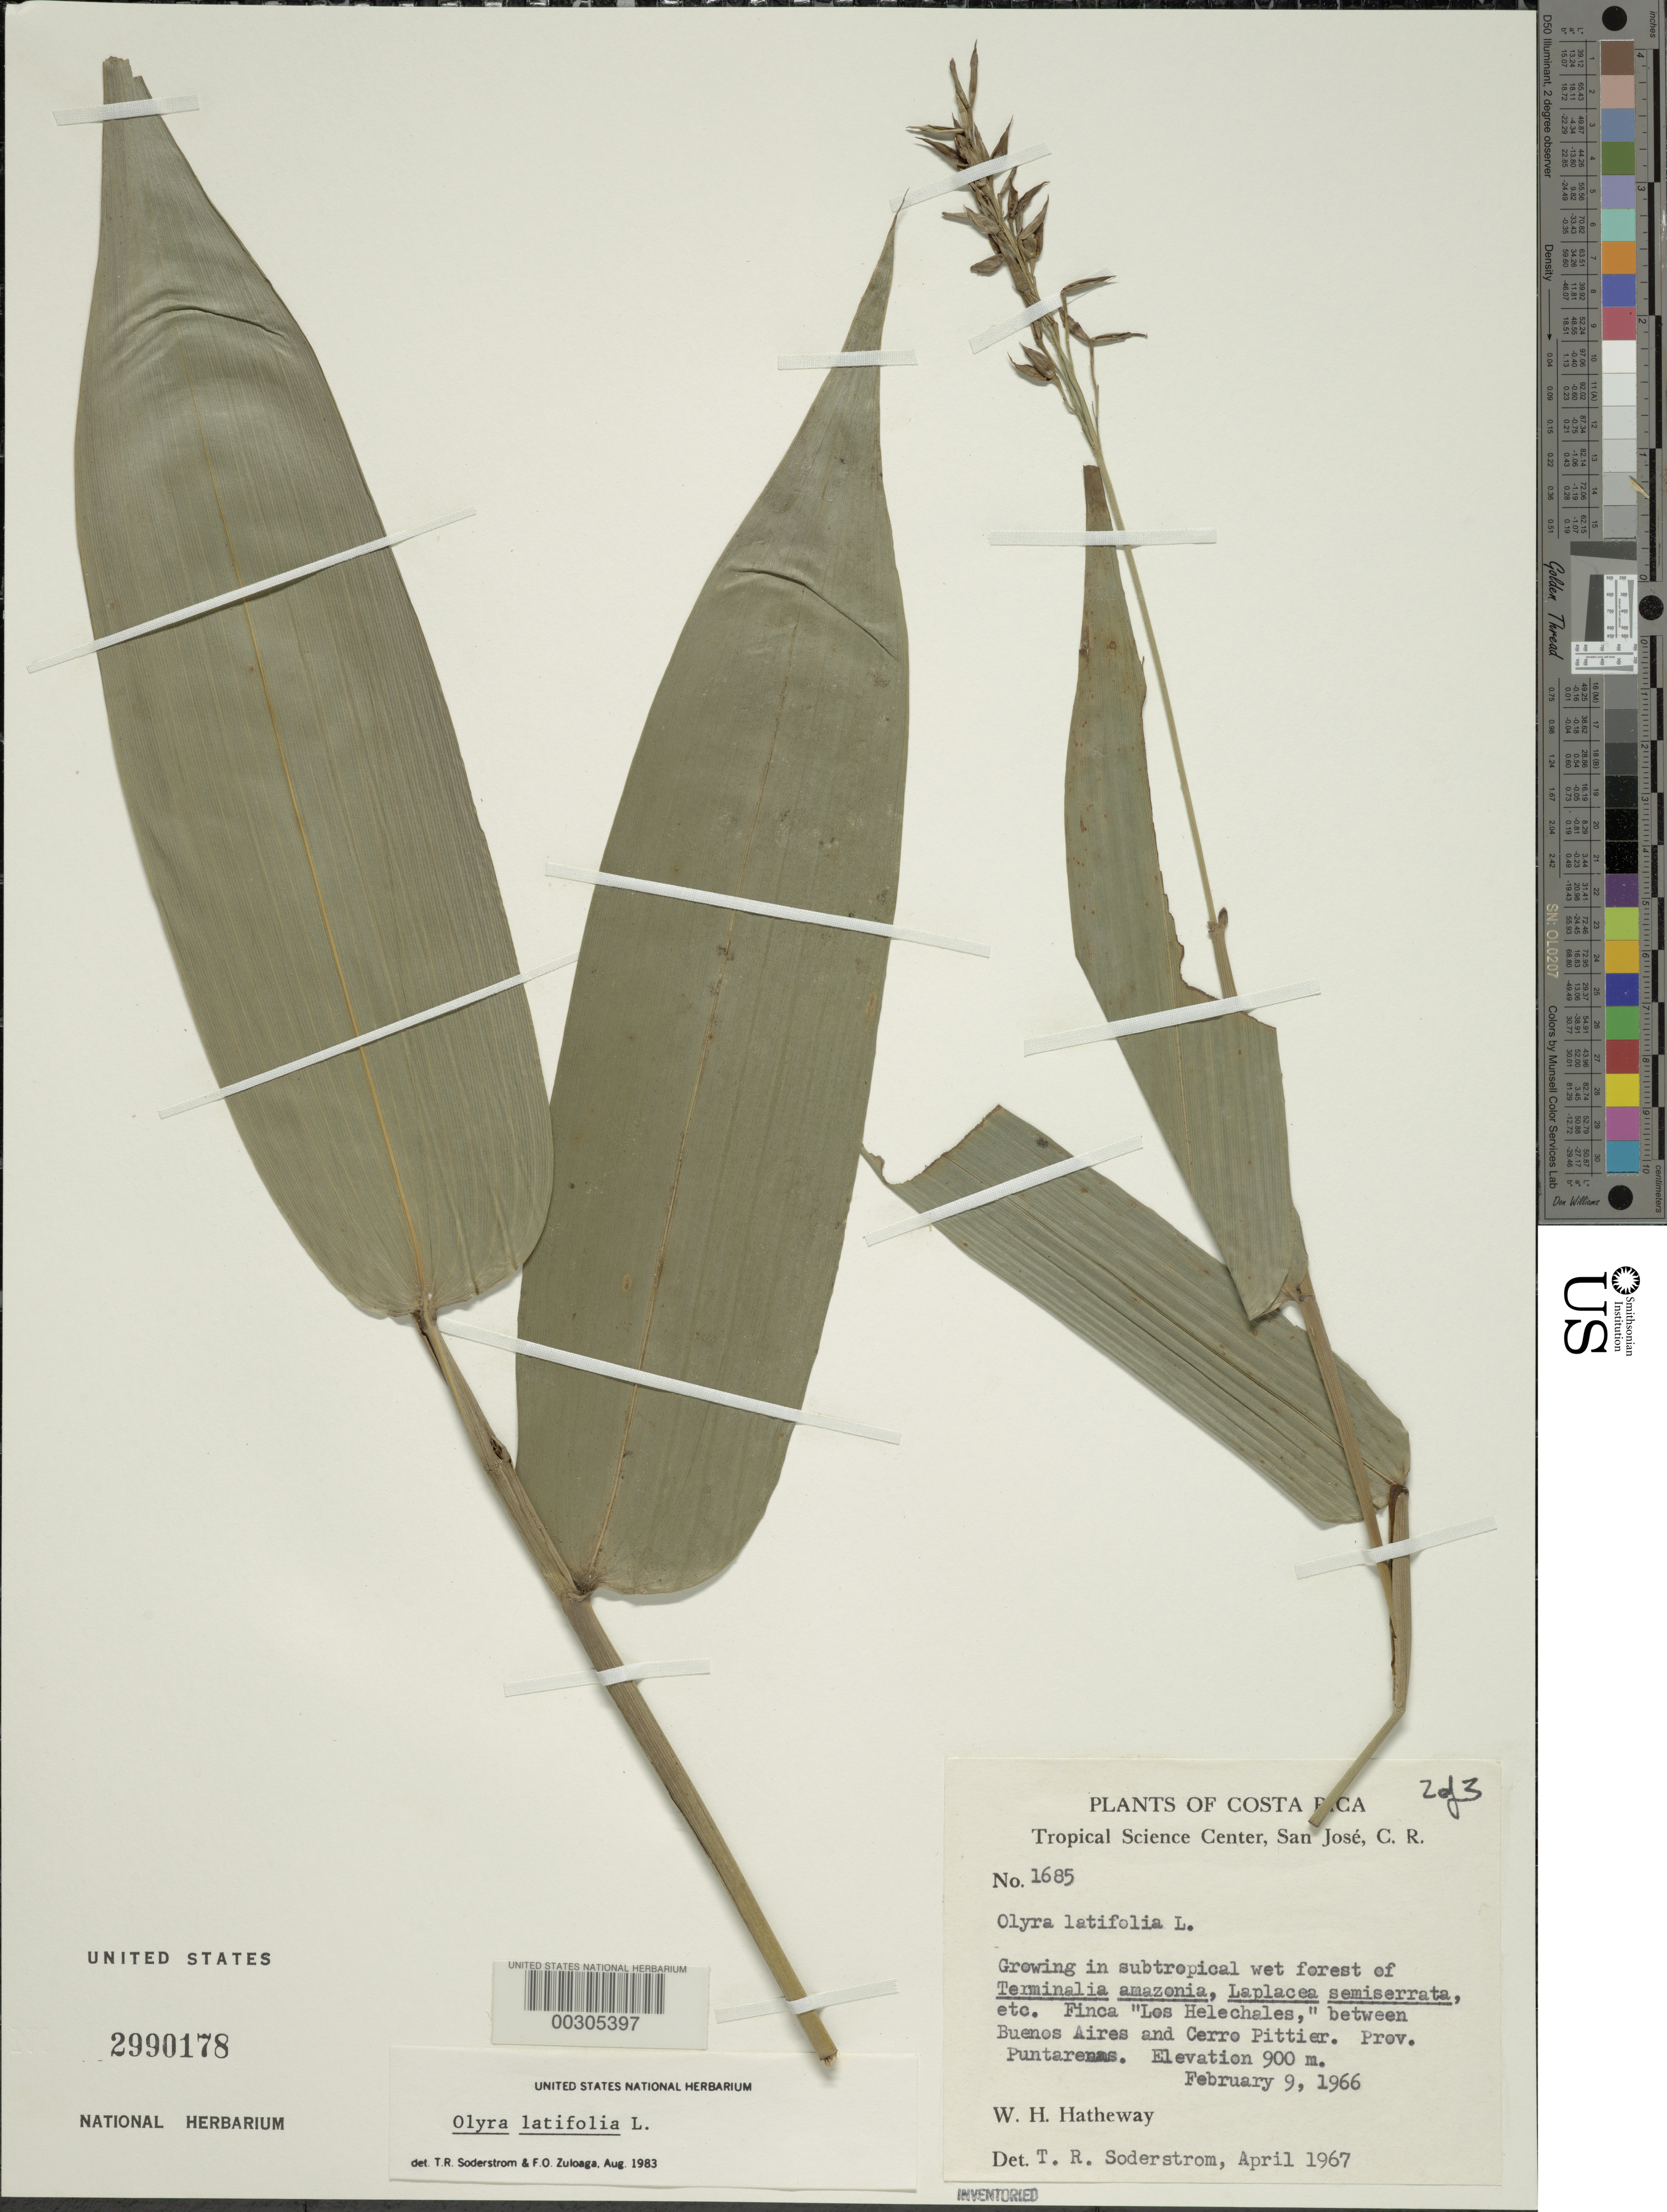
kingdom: Plantae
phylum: Tracheophyta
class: Liliopsida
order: Poales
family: Poaceae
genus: Olyra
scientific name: Olyra latifolia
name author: L.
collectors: W. H. Hatheway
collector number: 1685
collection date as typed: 09 Feb 1966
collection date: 1966-02-09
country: Costa Rica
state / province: Puntarenas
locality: Finca "les helechales", buenos aires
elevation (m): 900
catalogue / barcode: US 2990178